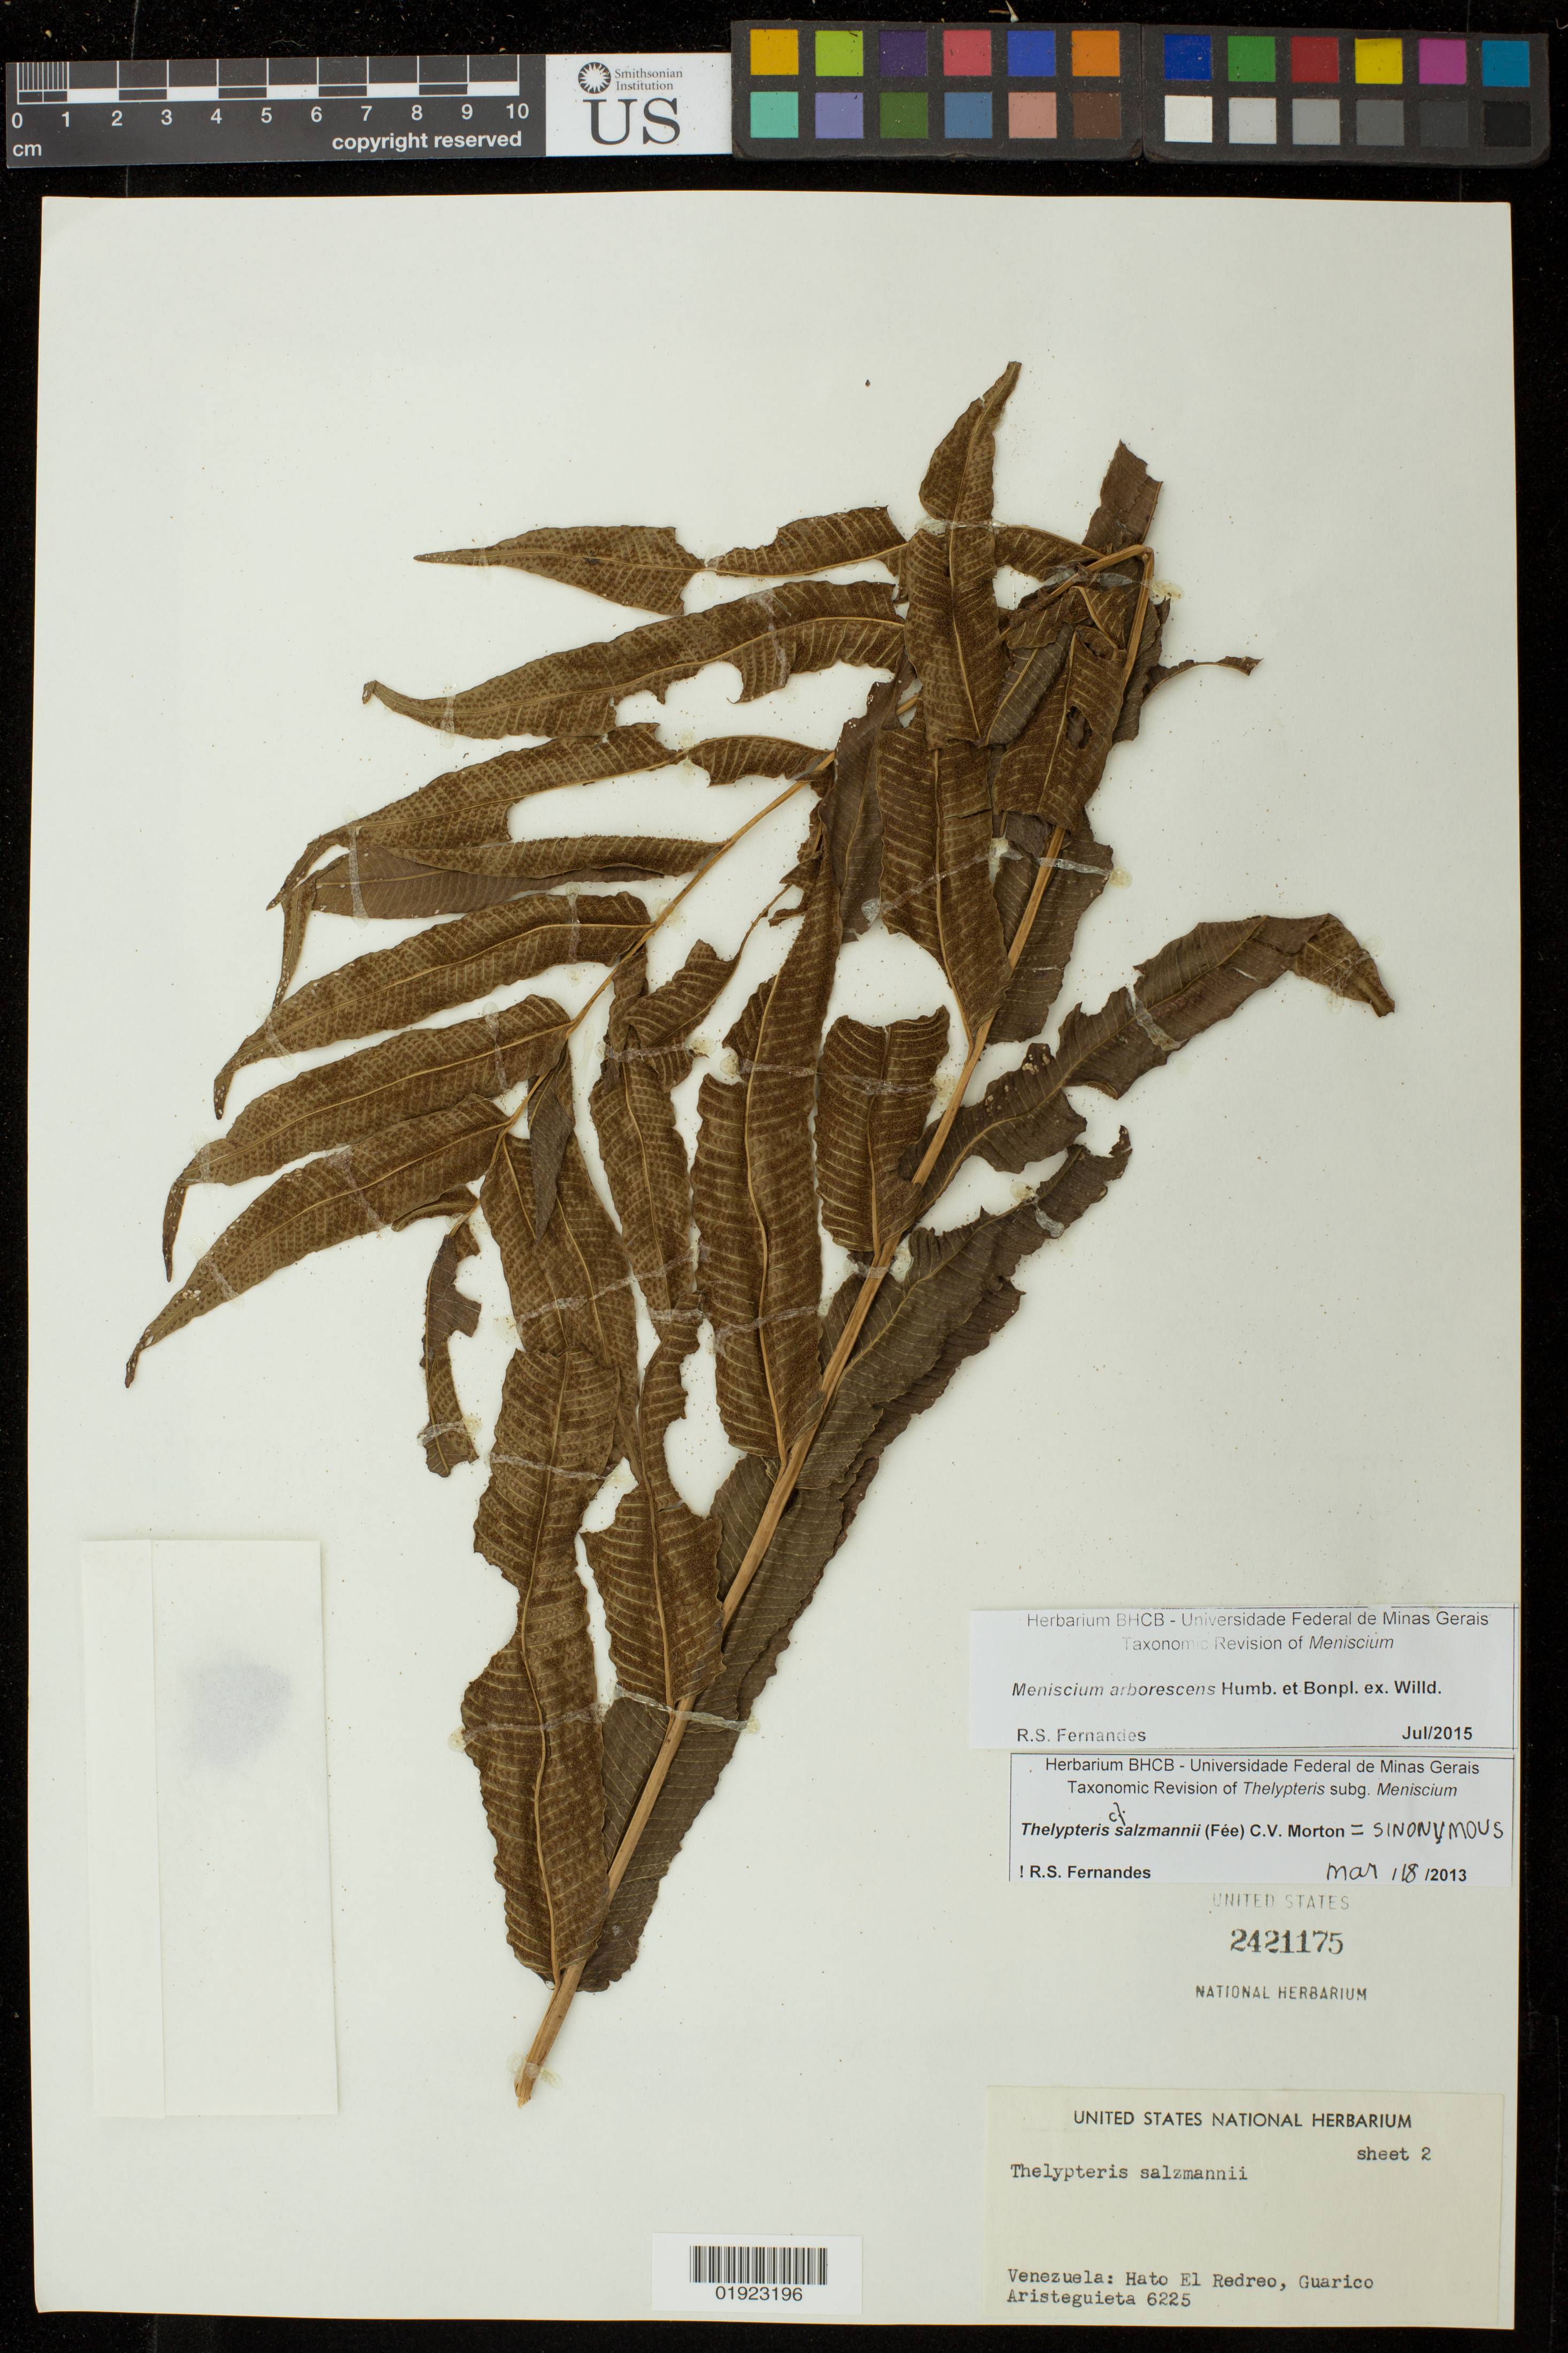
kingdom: Plantae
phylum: Tracheophyta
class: Polypodiopsida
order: Polypodiales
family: Thelypteridaceae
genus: Meniscium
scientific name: Meniscium arborescens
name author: Humb. & Bonpl. ex Willd.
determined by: Fernandes, R. S.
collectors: -. Aristeguieta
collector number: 6225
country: Venezuela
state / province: Guárico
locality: Hato El Redreo.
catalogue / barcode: US 2421175